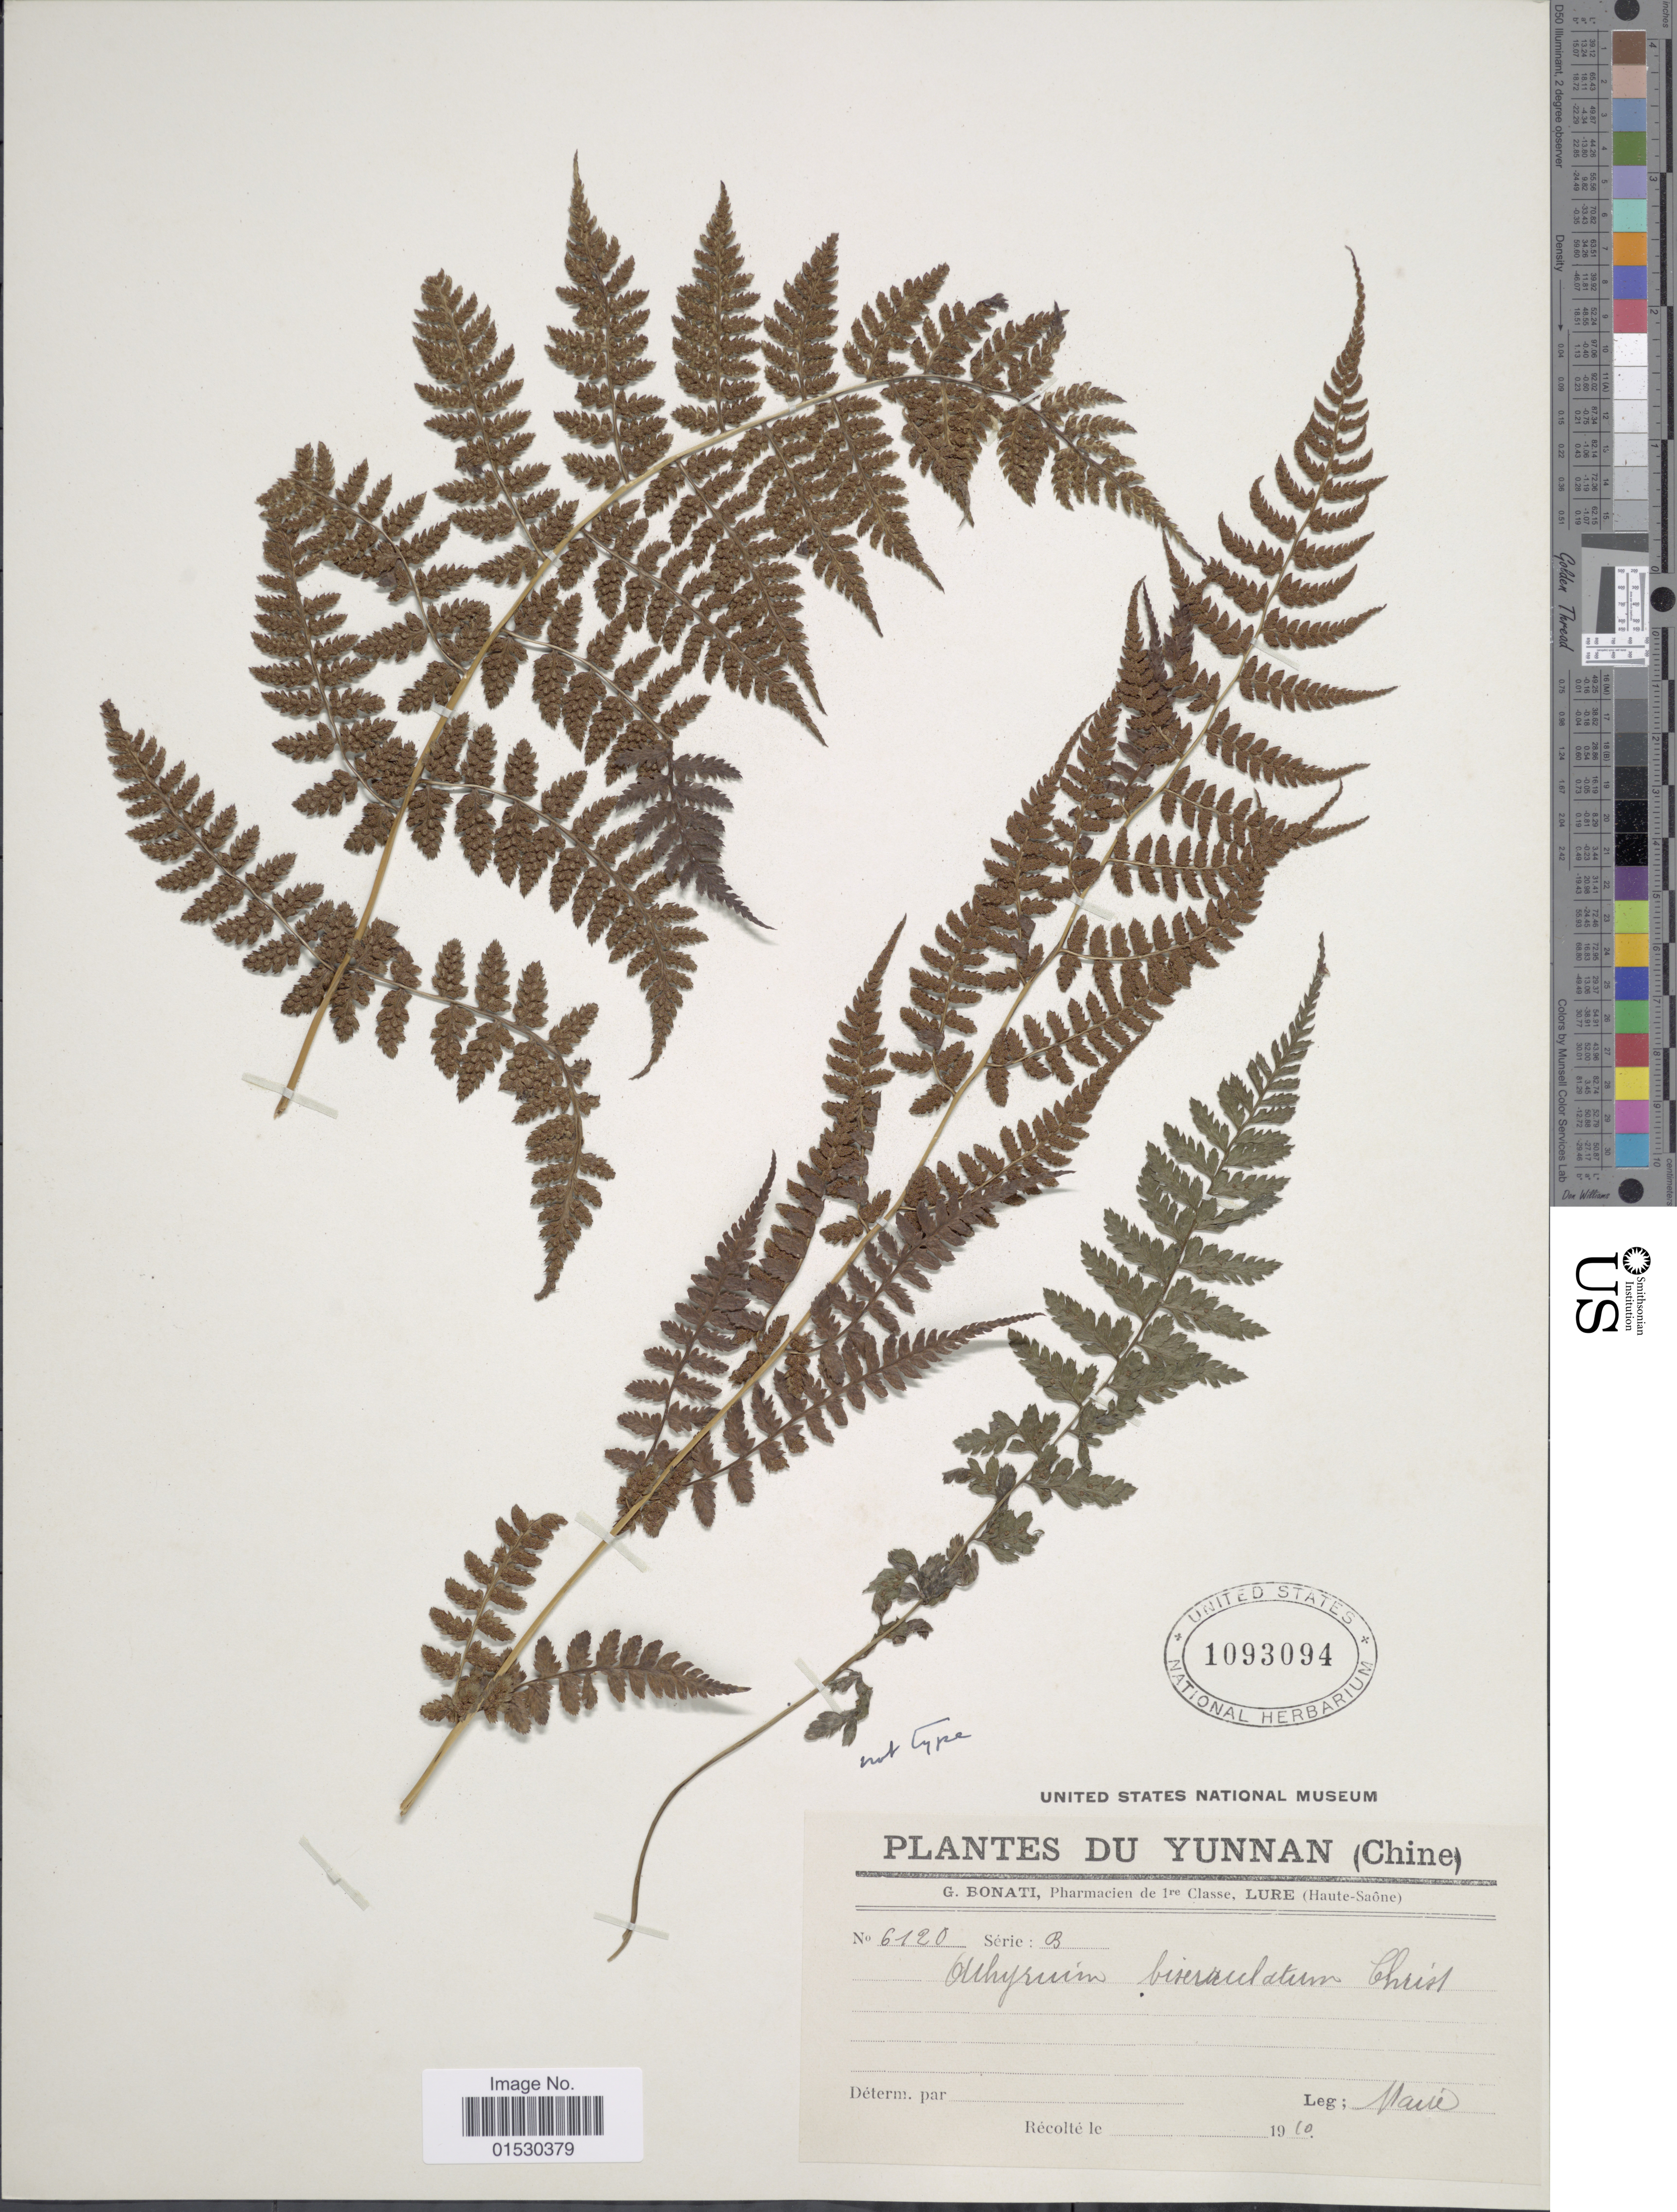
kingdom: Plantae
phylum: Tracheophyta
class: Polypodiopsida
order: Polypodiales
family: Athyriaceae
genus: Athyrium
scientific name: Athyrium biserrulatum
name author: Christ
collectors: Maire, --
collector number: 6120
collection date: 1910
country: China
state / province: Yunnan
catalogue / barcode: US 1093094